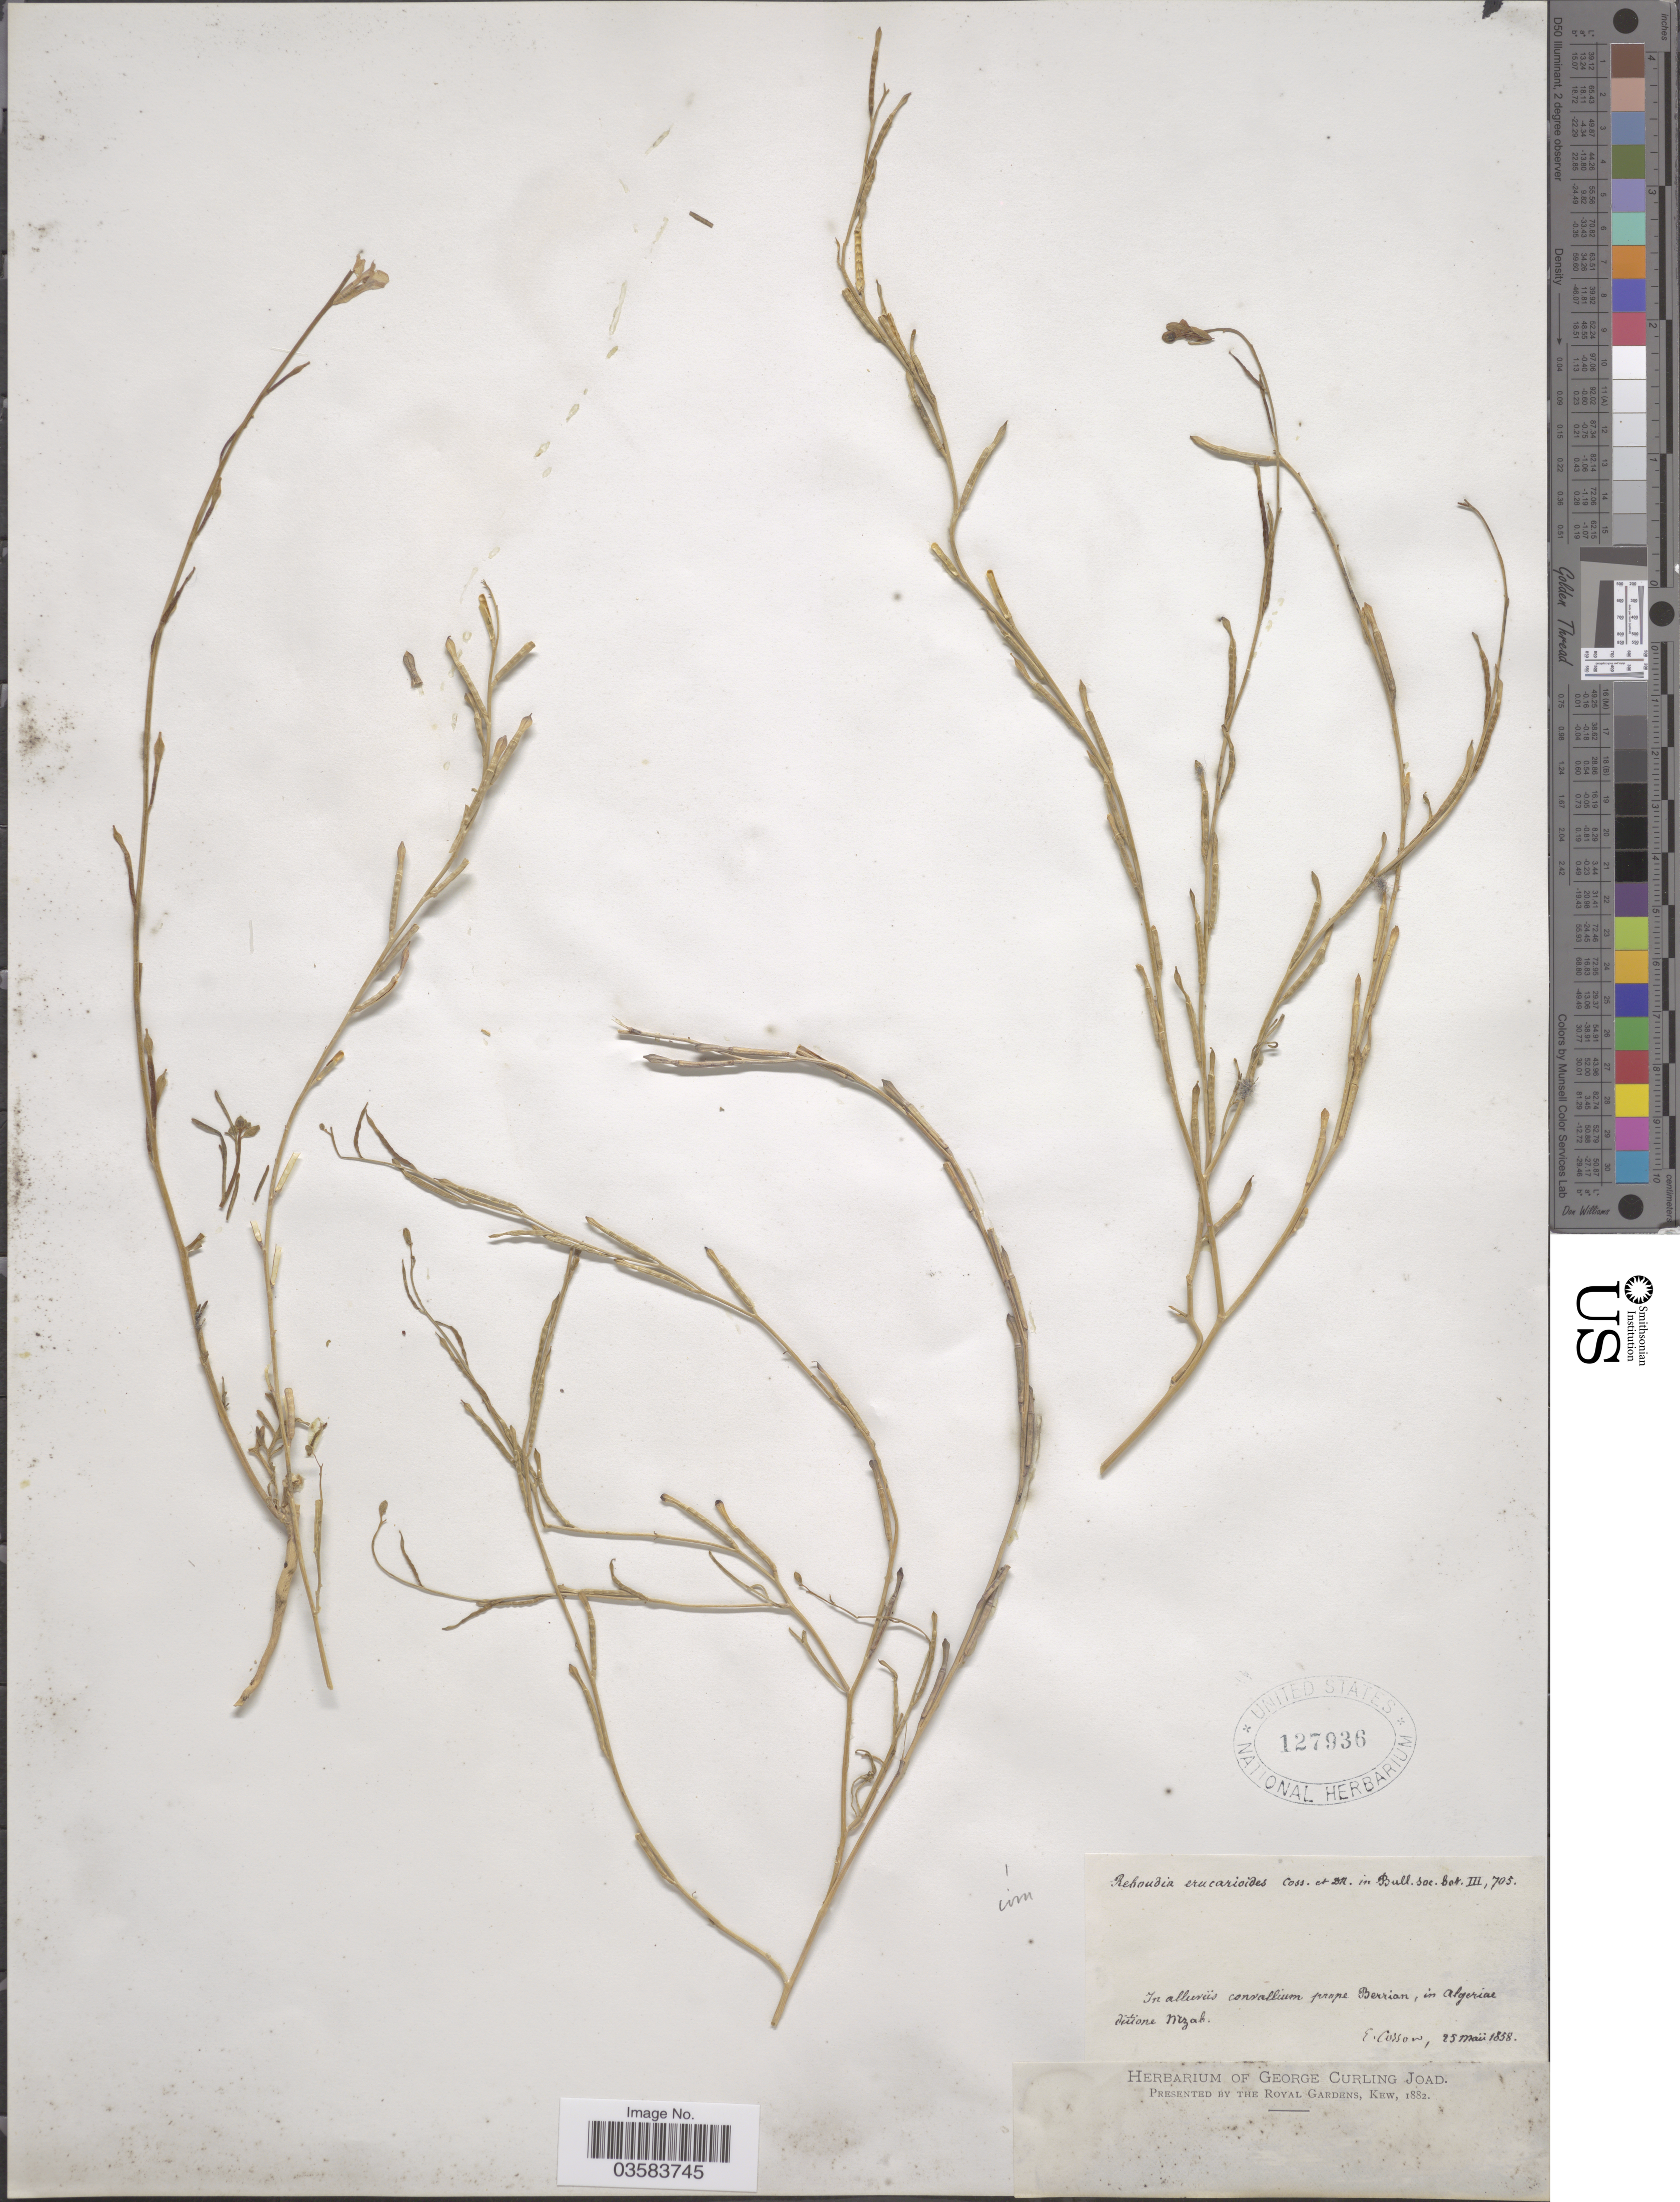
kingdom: Plantae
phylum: Tracheophyta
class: Magnoliopsida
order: Brassicales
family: Brassicaceae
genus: Erucaria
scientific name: Erucaria erucarioides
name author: (Coss. & Durieu) K. Müller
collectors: E. Cosson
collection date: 1858-05-25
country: Algeria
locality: In alluvüs convallium prope Berrian, in Algeriae ditione Mzab.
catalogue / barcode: US 127936